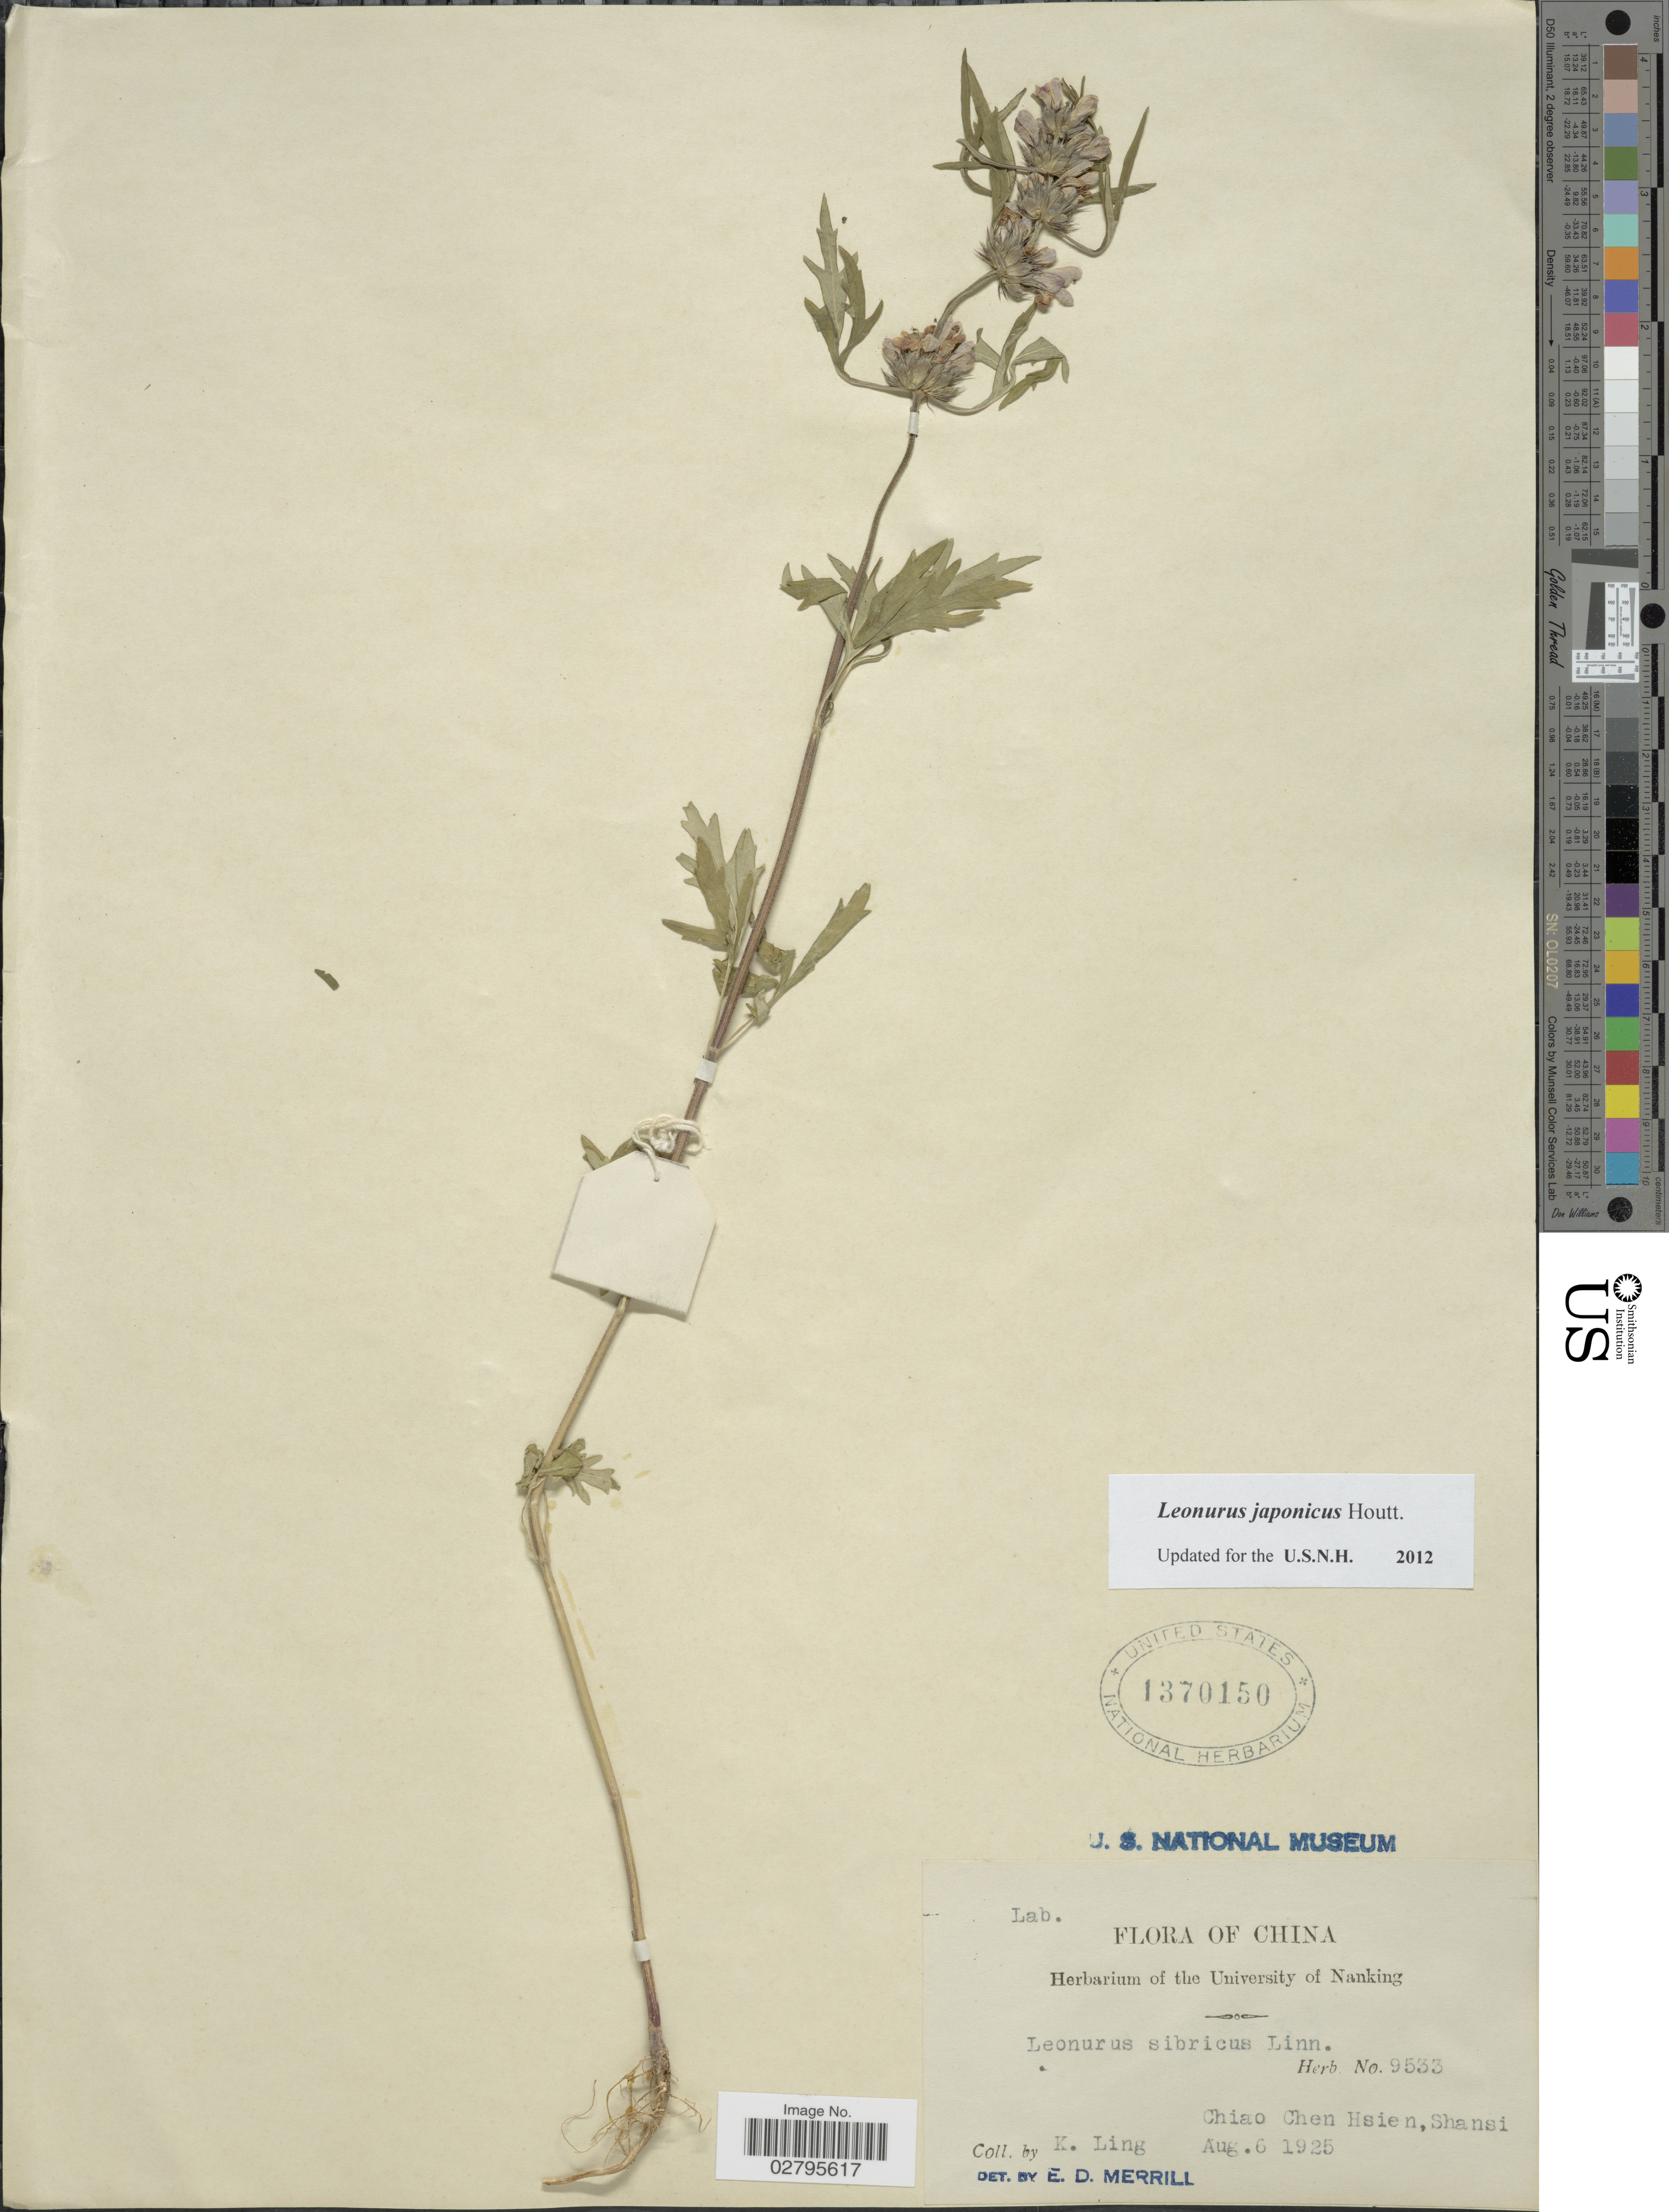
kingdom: Plantae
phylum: Tracheophyta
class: Magnoliopsida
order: Lamiales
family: Lamiaceae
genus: Leonurus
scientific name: Leonurus japonicus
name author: Houtt.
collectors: K. Ling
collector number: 9533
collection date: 1925-08-06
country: China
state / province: Shanxi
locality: Chiao Chen Hsien, Shansi.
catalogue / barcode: US 1370150